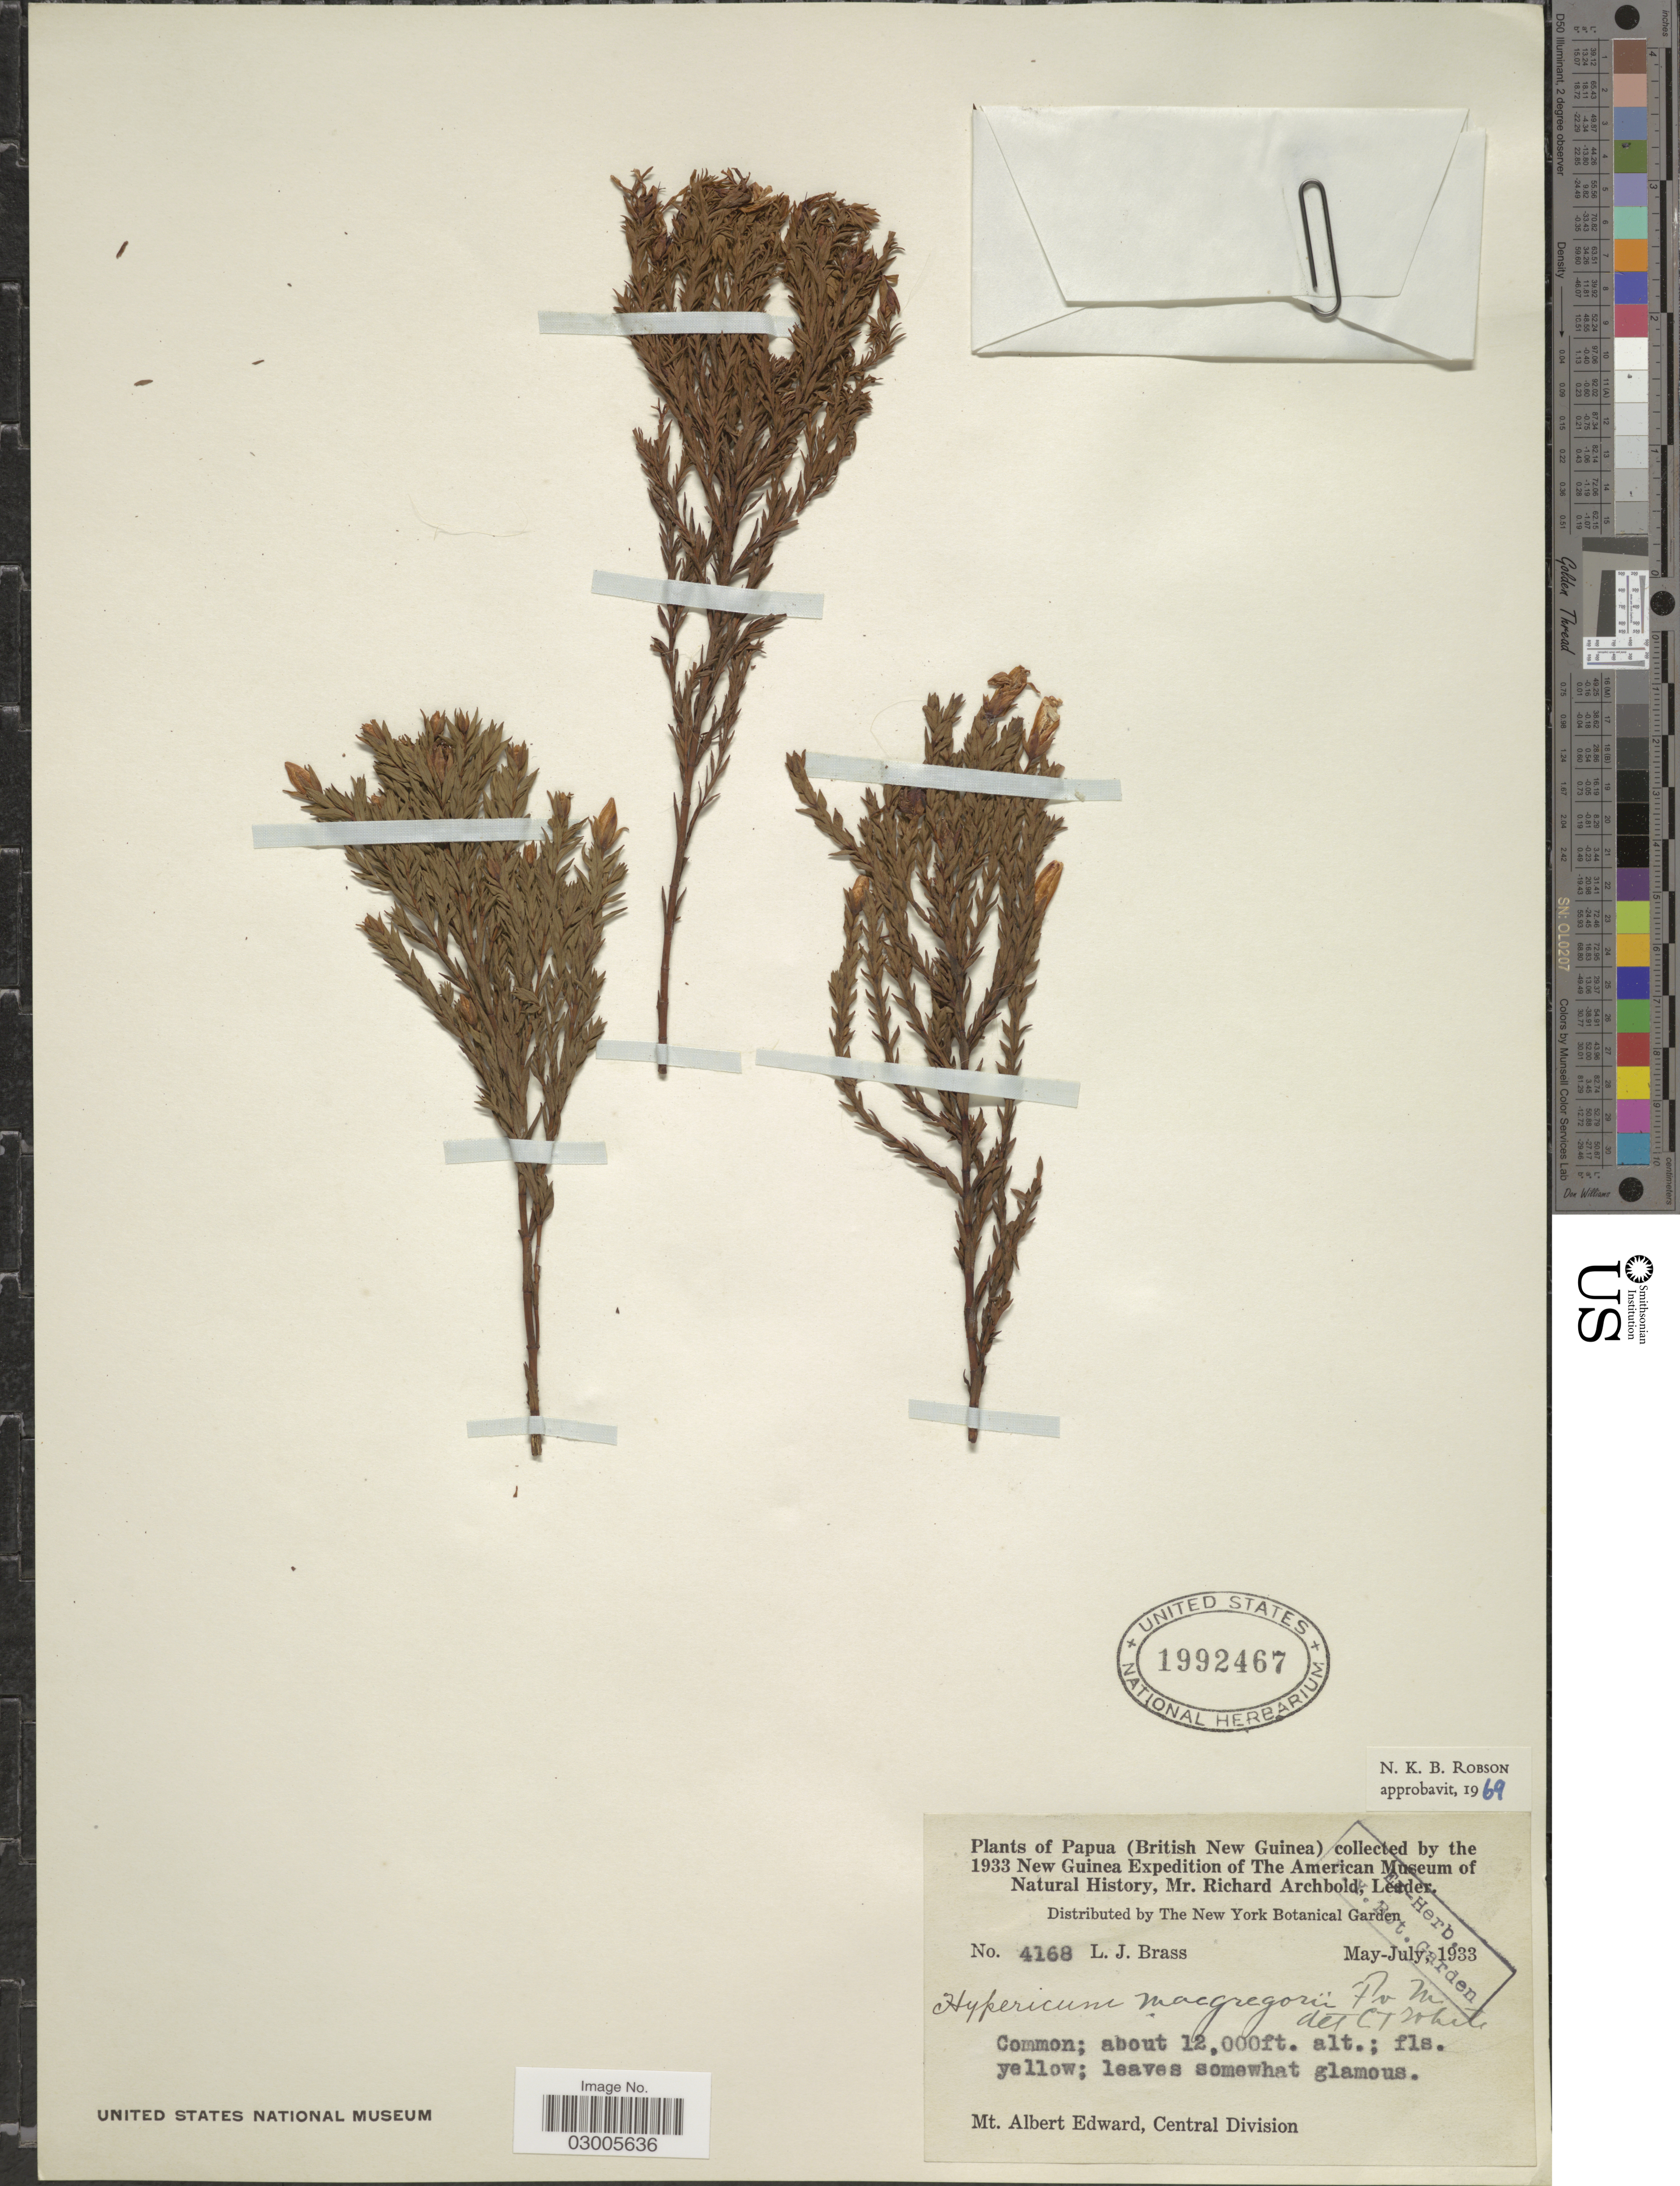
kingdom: Plantae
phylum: Tracheophyta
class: Magnoliopsida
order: Malpighiales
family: Hypericaceae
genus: Hypericum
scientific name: Hypericum macgregorii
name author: F. Muell.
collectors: L. J. Brass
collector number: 4168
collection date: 1933-05/1933-07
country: Papua New Guinea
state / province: Central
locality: Papua (British New Guinea), Mt. Albert Edward, Central Division.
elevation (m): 3658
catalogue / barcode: US 1992467